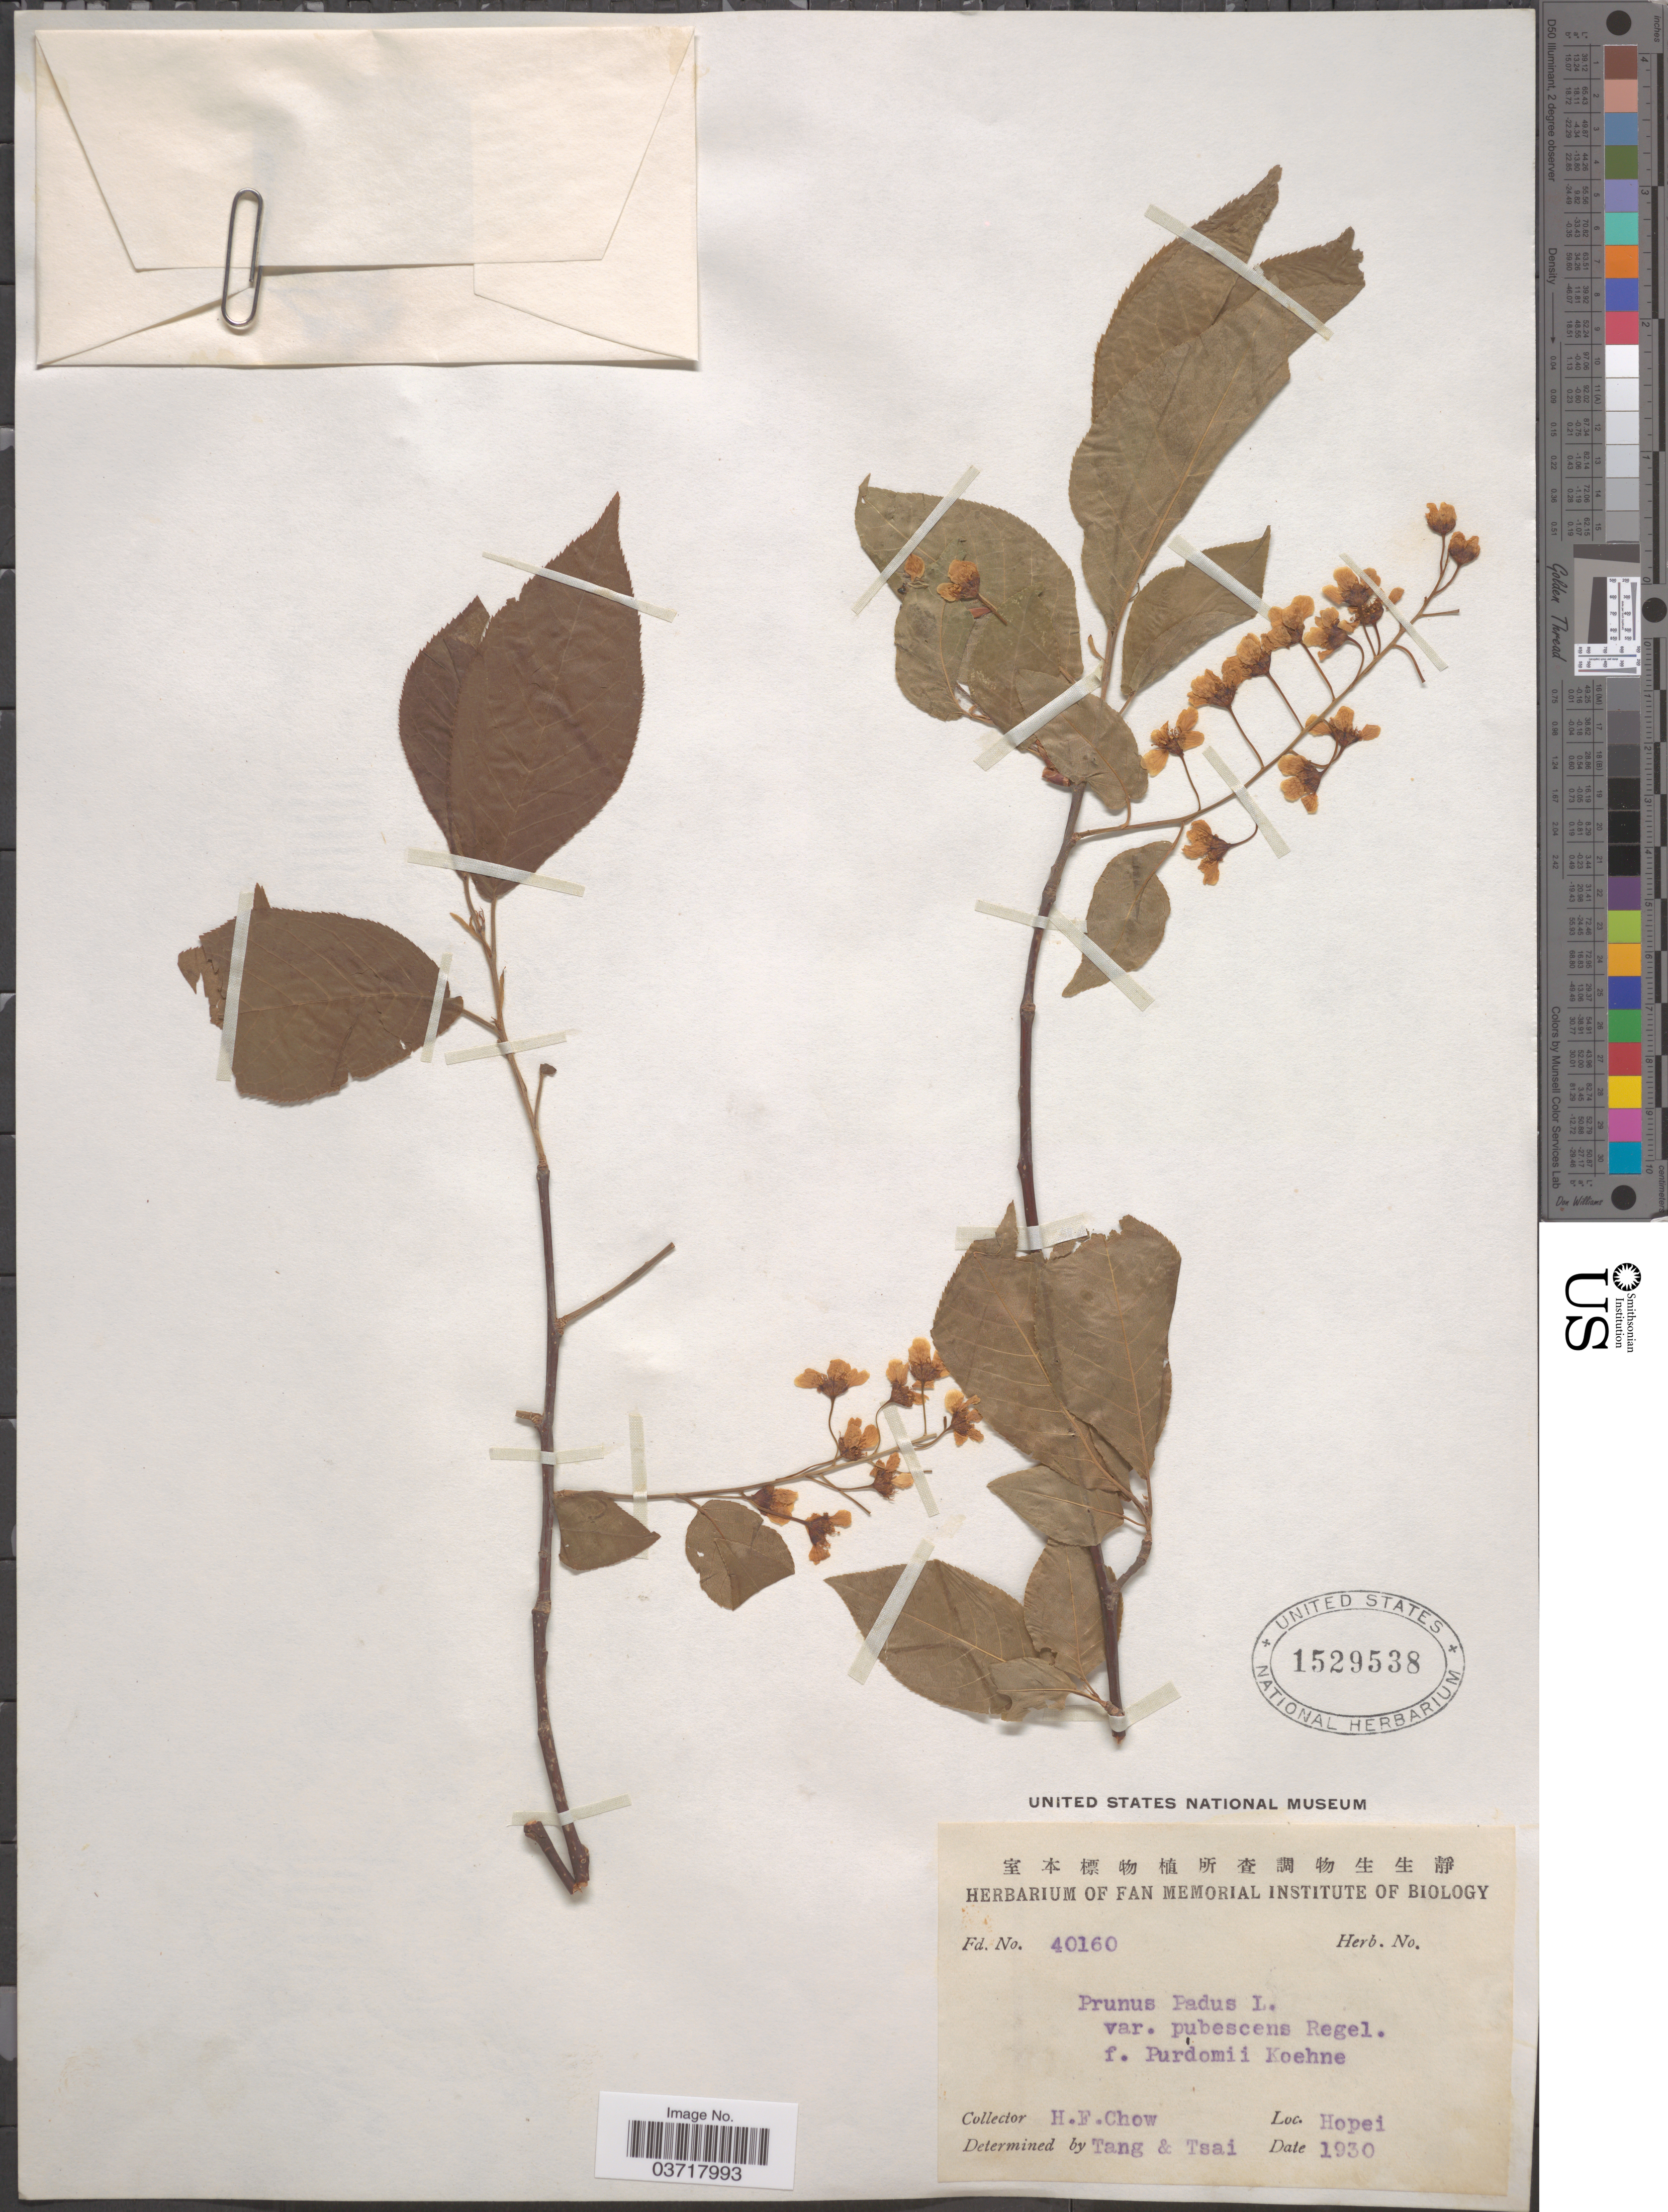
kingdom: Plantae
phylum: Tracheophyta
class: Magnoliopsida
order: Rosales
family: Rosaceae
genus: Prunus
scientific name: Prunus padus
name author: L.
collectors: H. Chow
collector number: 40160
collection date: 1930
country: China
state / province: Hebei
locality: Hopei.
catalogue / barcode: US 1529538